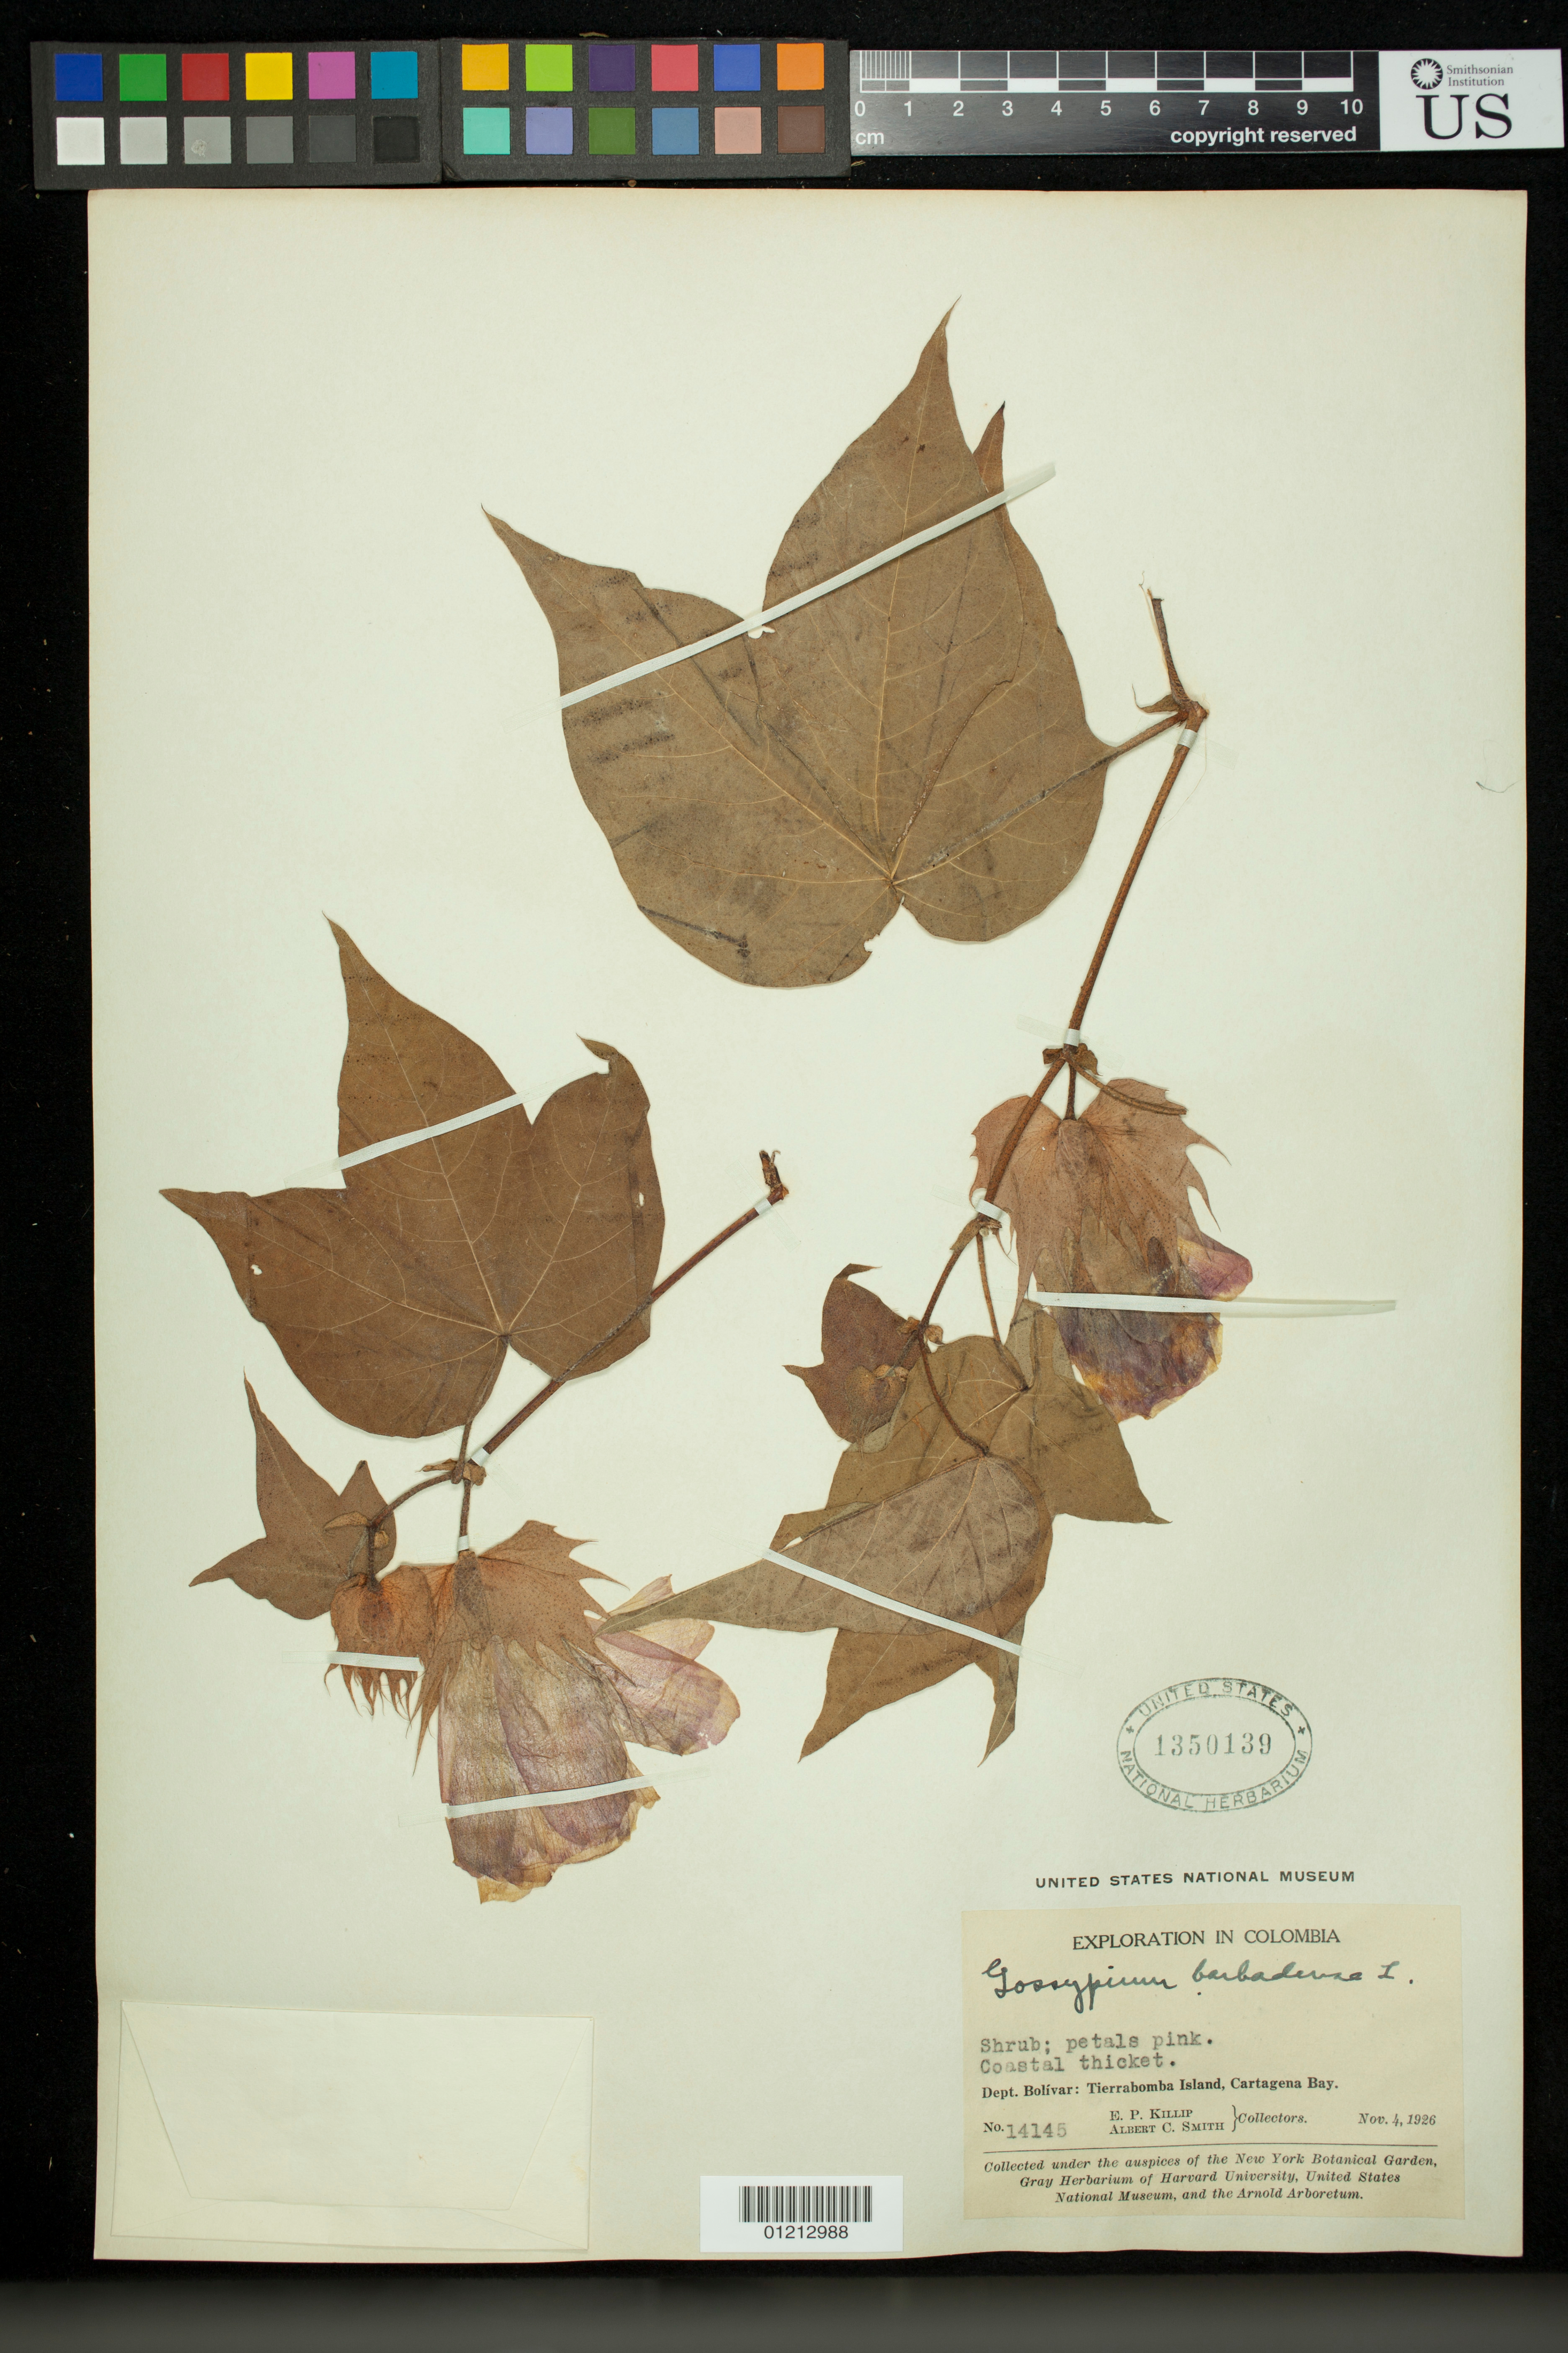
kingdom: Plantae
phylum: Tracheophyta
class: Magnoliopsida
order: Malvales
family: Malvaceae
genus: Gossypium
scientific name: Gossypium hirsutum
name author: L.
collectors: E. P. Killip & A. C. Smith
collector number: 14145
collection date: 1926-11-04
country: Colombia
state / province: Bolívar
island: Tierrabomba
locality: Tierrabomba Island, Cartagena Bay.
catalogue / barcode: US 1350139